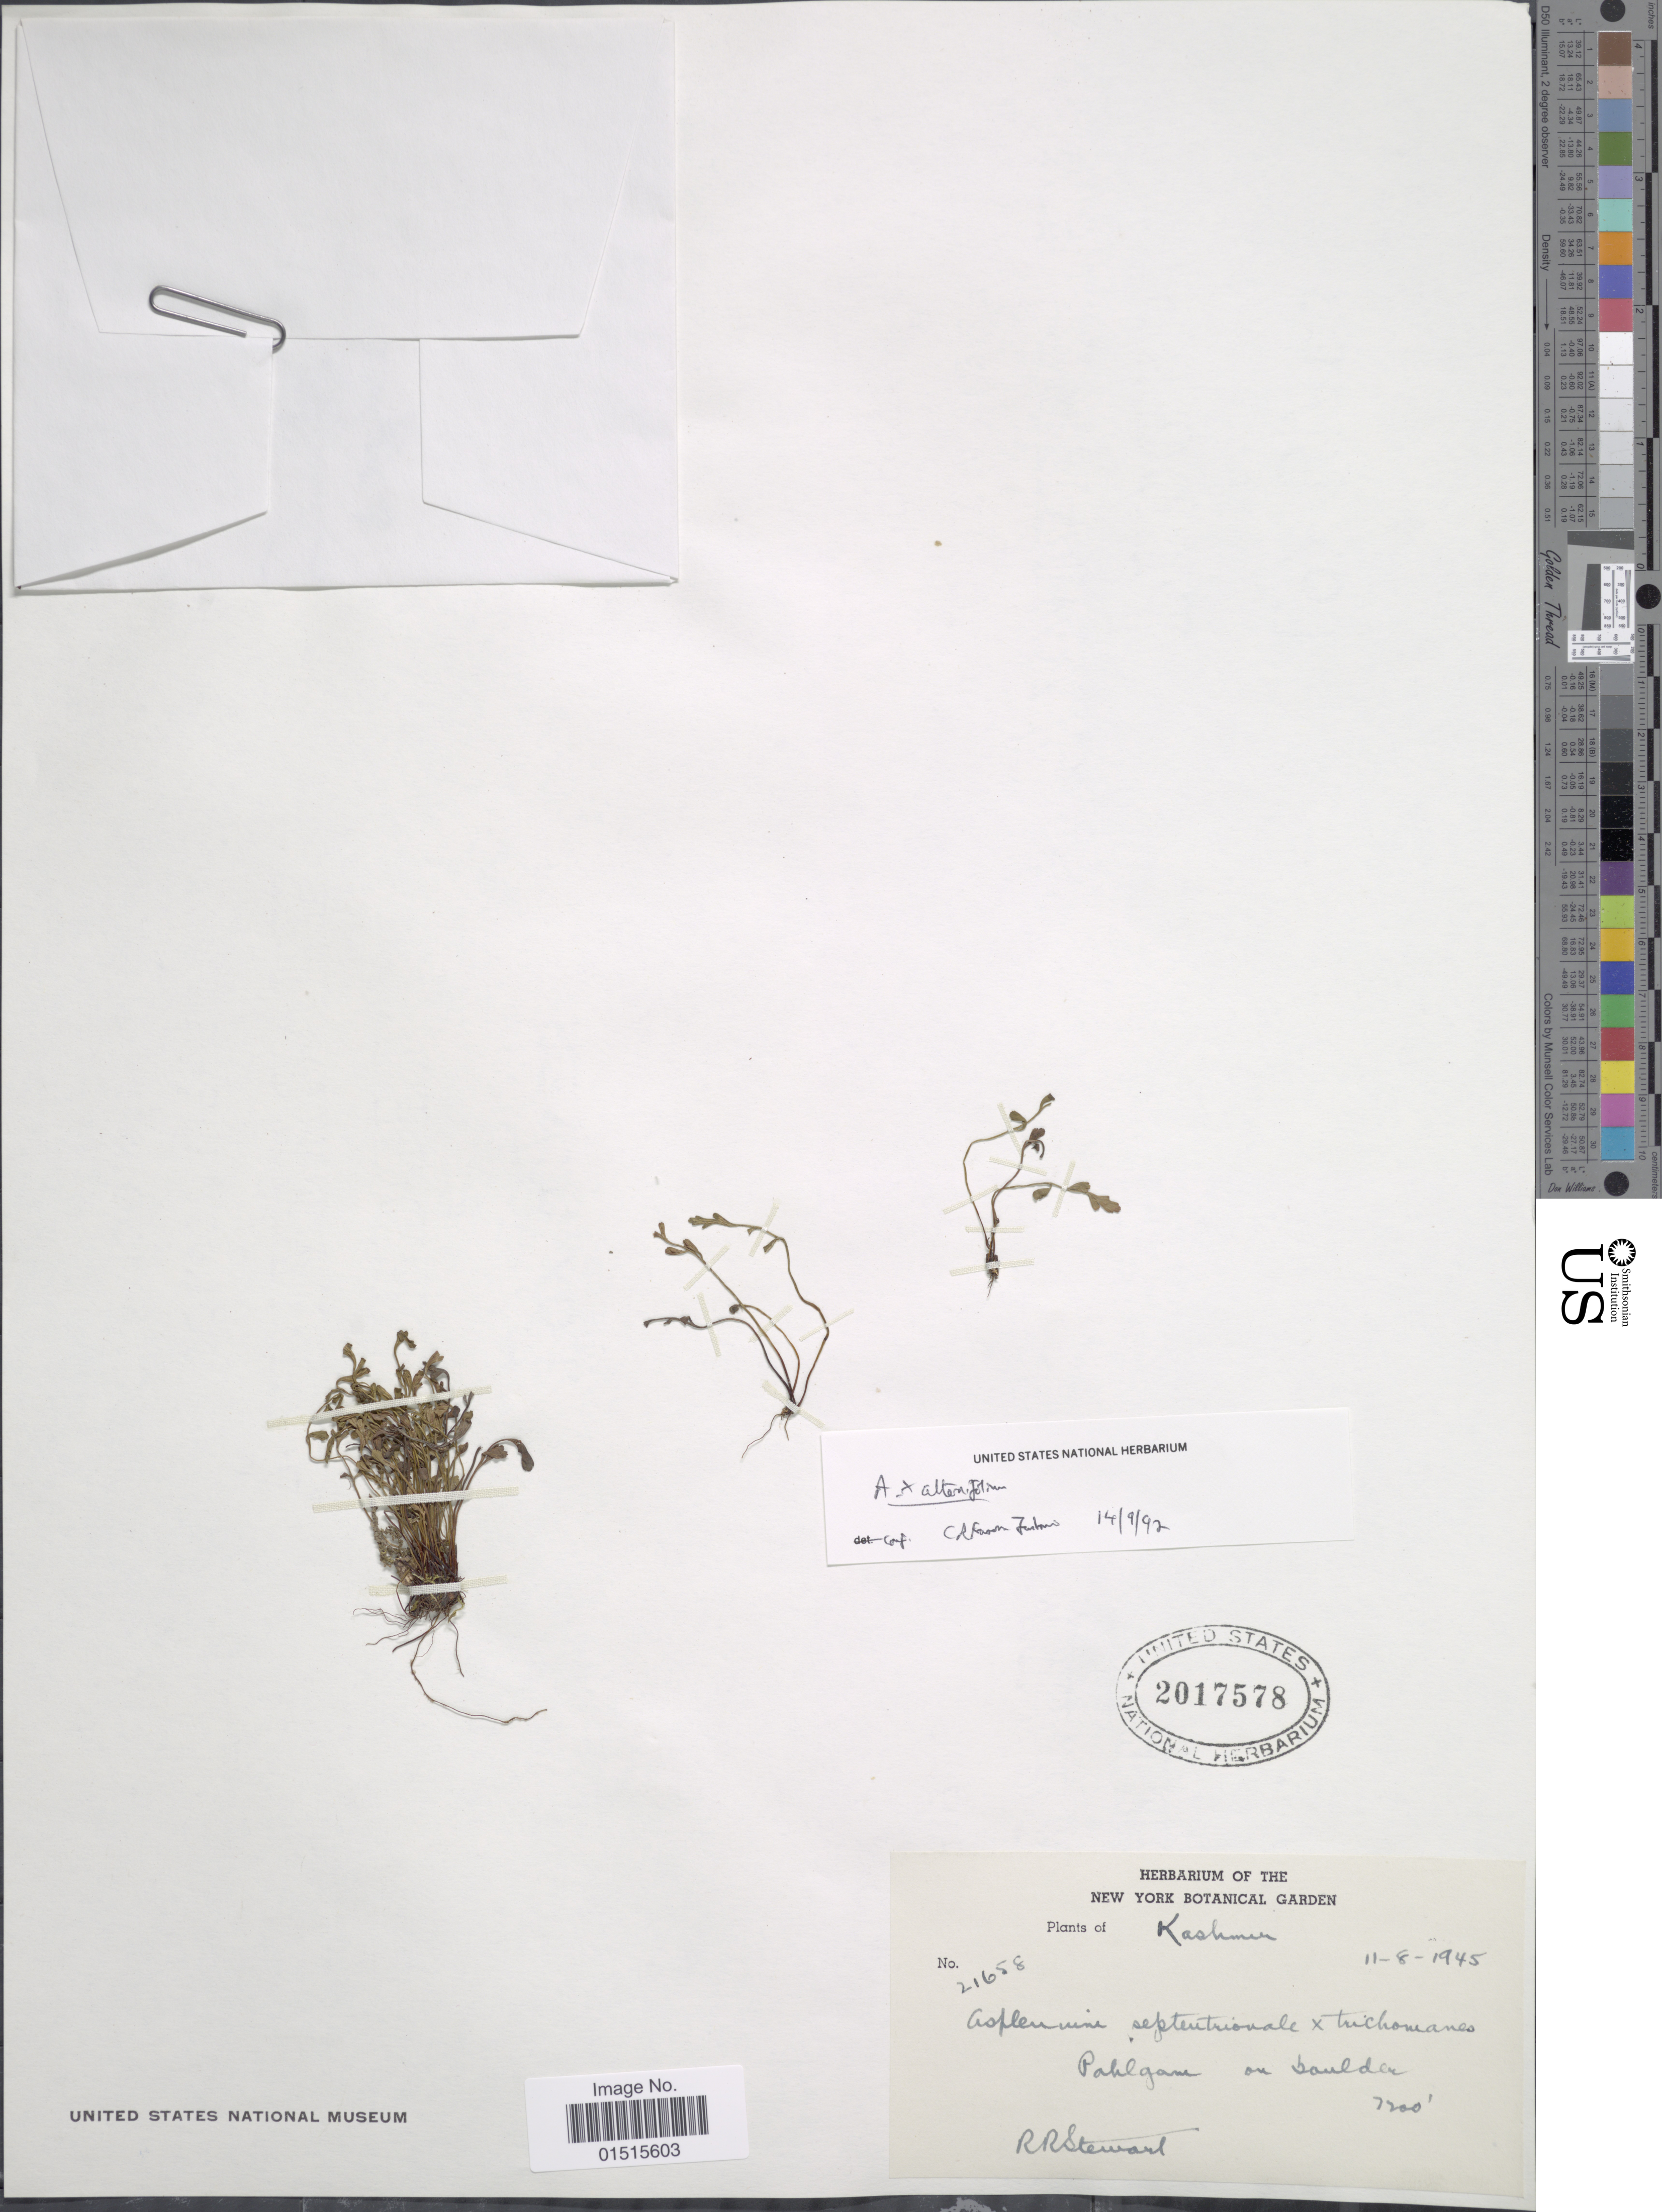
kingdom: Plantae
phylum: Tracheophyta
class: Polypodiopsida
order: Polypodiales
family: Aspleniaceae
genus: Asplenium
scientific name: Asplenium septentrionale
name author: (L.) Hoffm.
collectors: R. R. Stewart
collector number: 21658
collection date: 1945-08-11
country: India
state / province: Jammu and Kashmir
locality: Kashmir, Pahlgam on boulder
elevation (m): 2195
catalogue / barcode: US 2017578